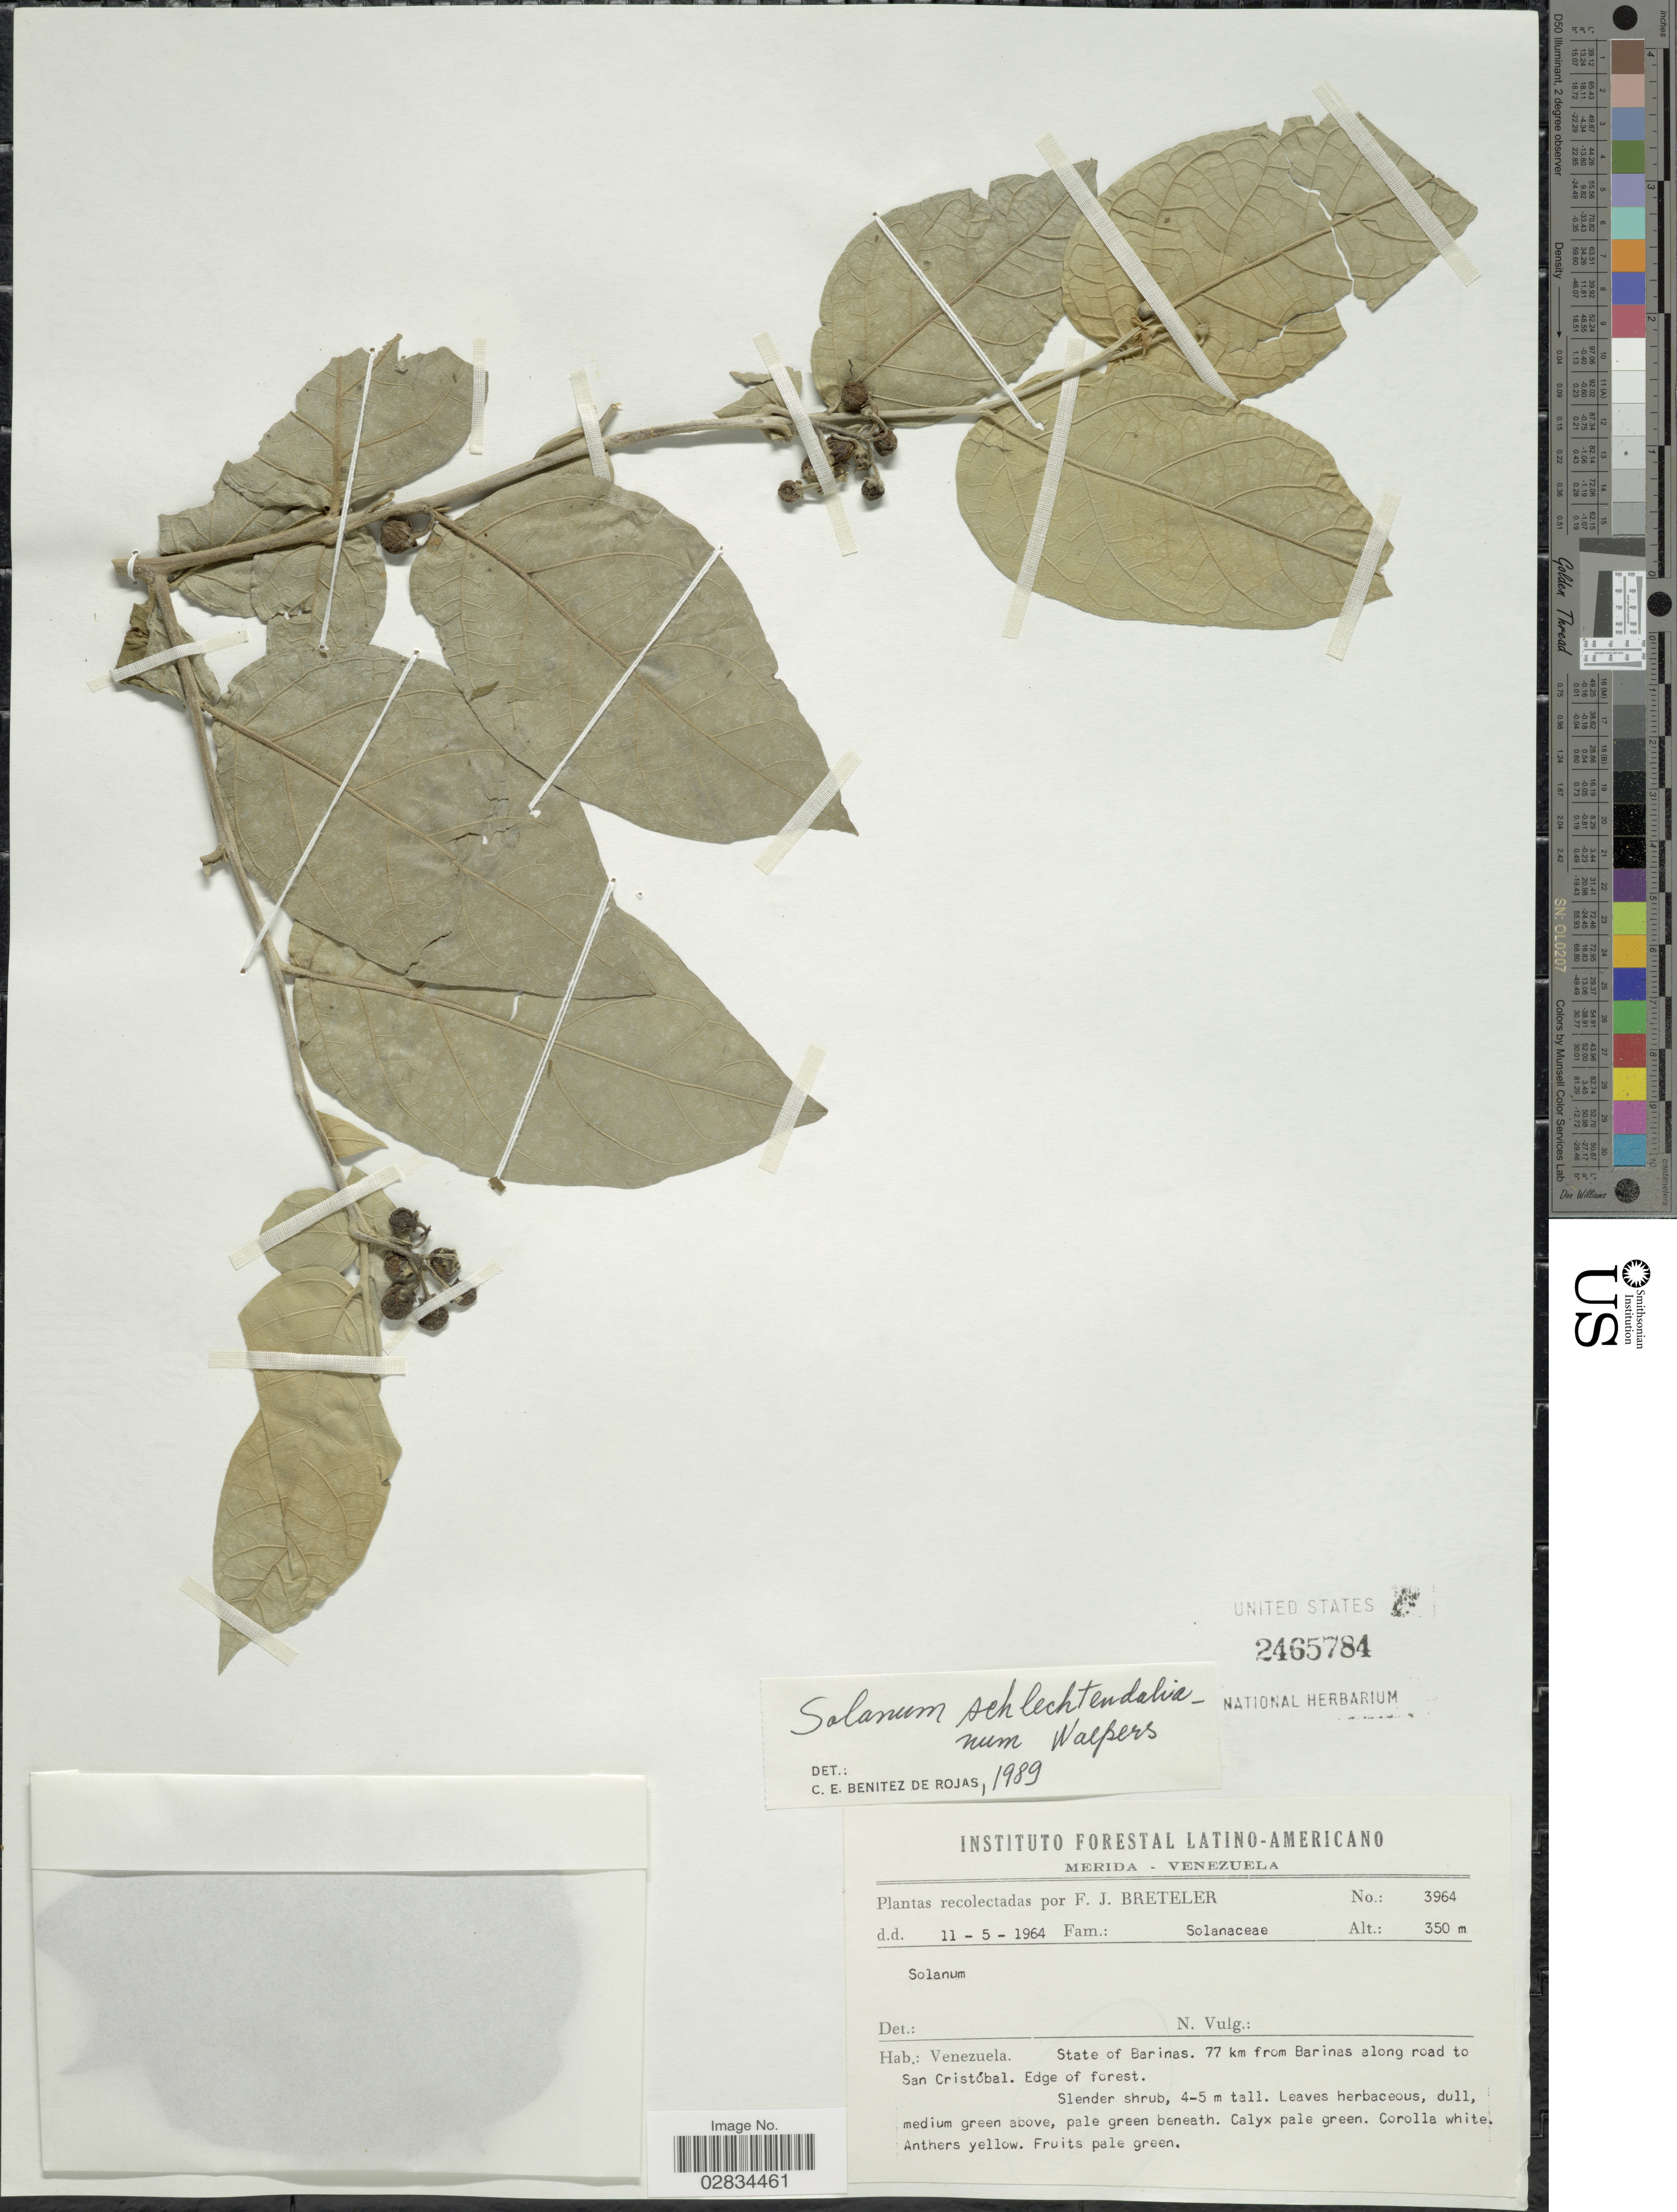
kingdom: Plantae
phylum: Tracheophyta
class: Magnoliopsida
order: Solanales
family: Solanaceae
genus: Solanum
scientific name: Solanum schlechtendalianum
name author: Walp.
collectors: F. J. Breteler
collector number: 3964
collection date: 1964-05-11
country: Venezuela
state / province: Barinas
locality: State of Barinas. 77 km from Barinas along road to San Cristóbal.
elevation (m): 350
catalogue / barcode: US 2465784